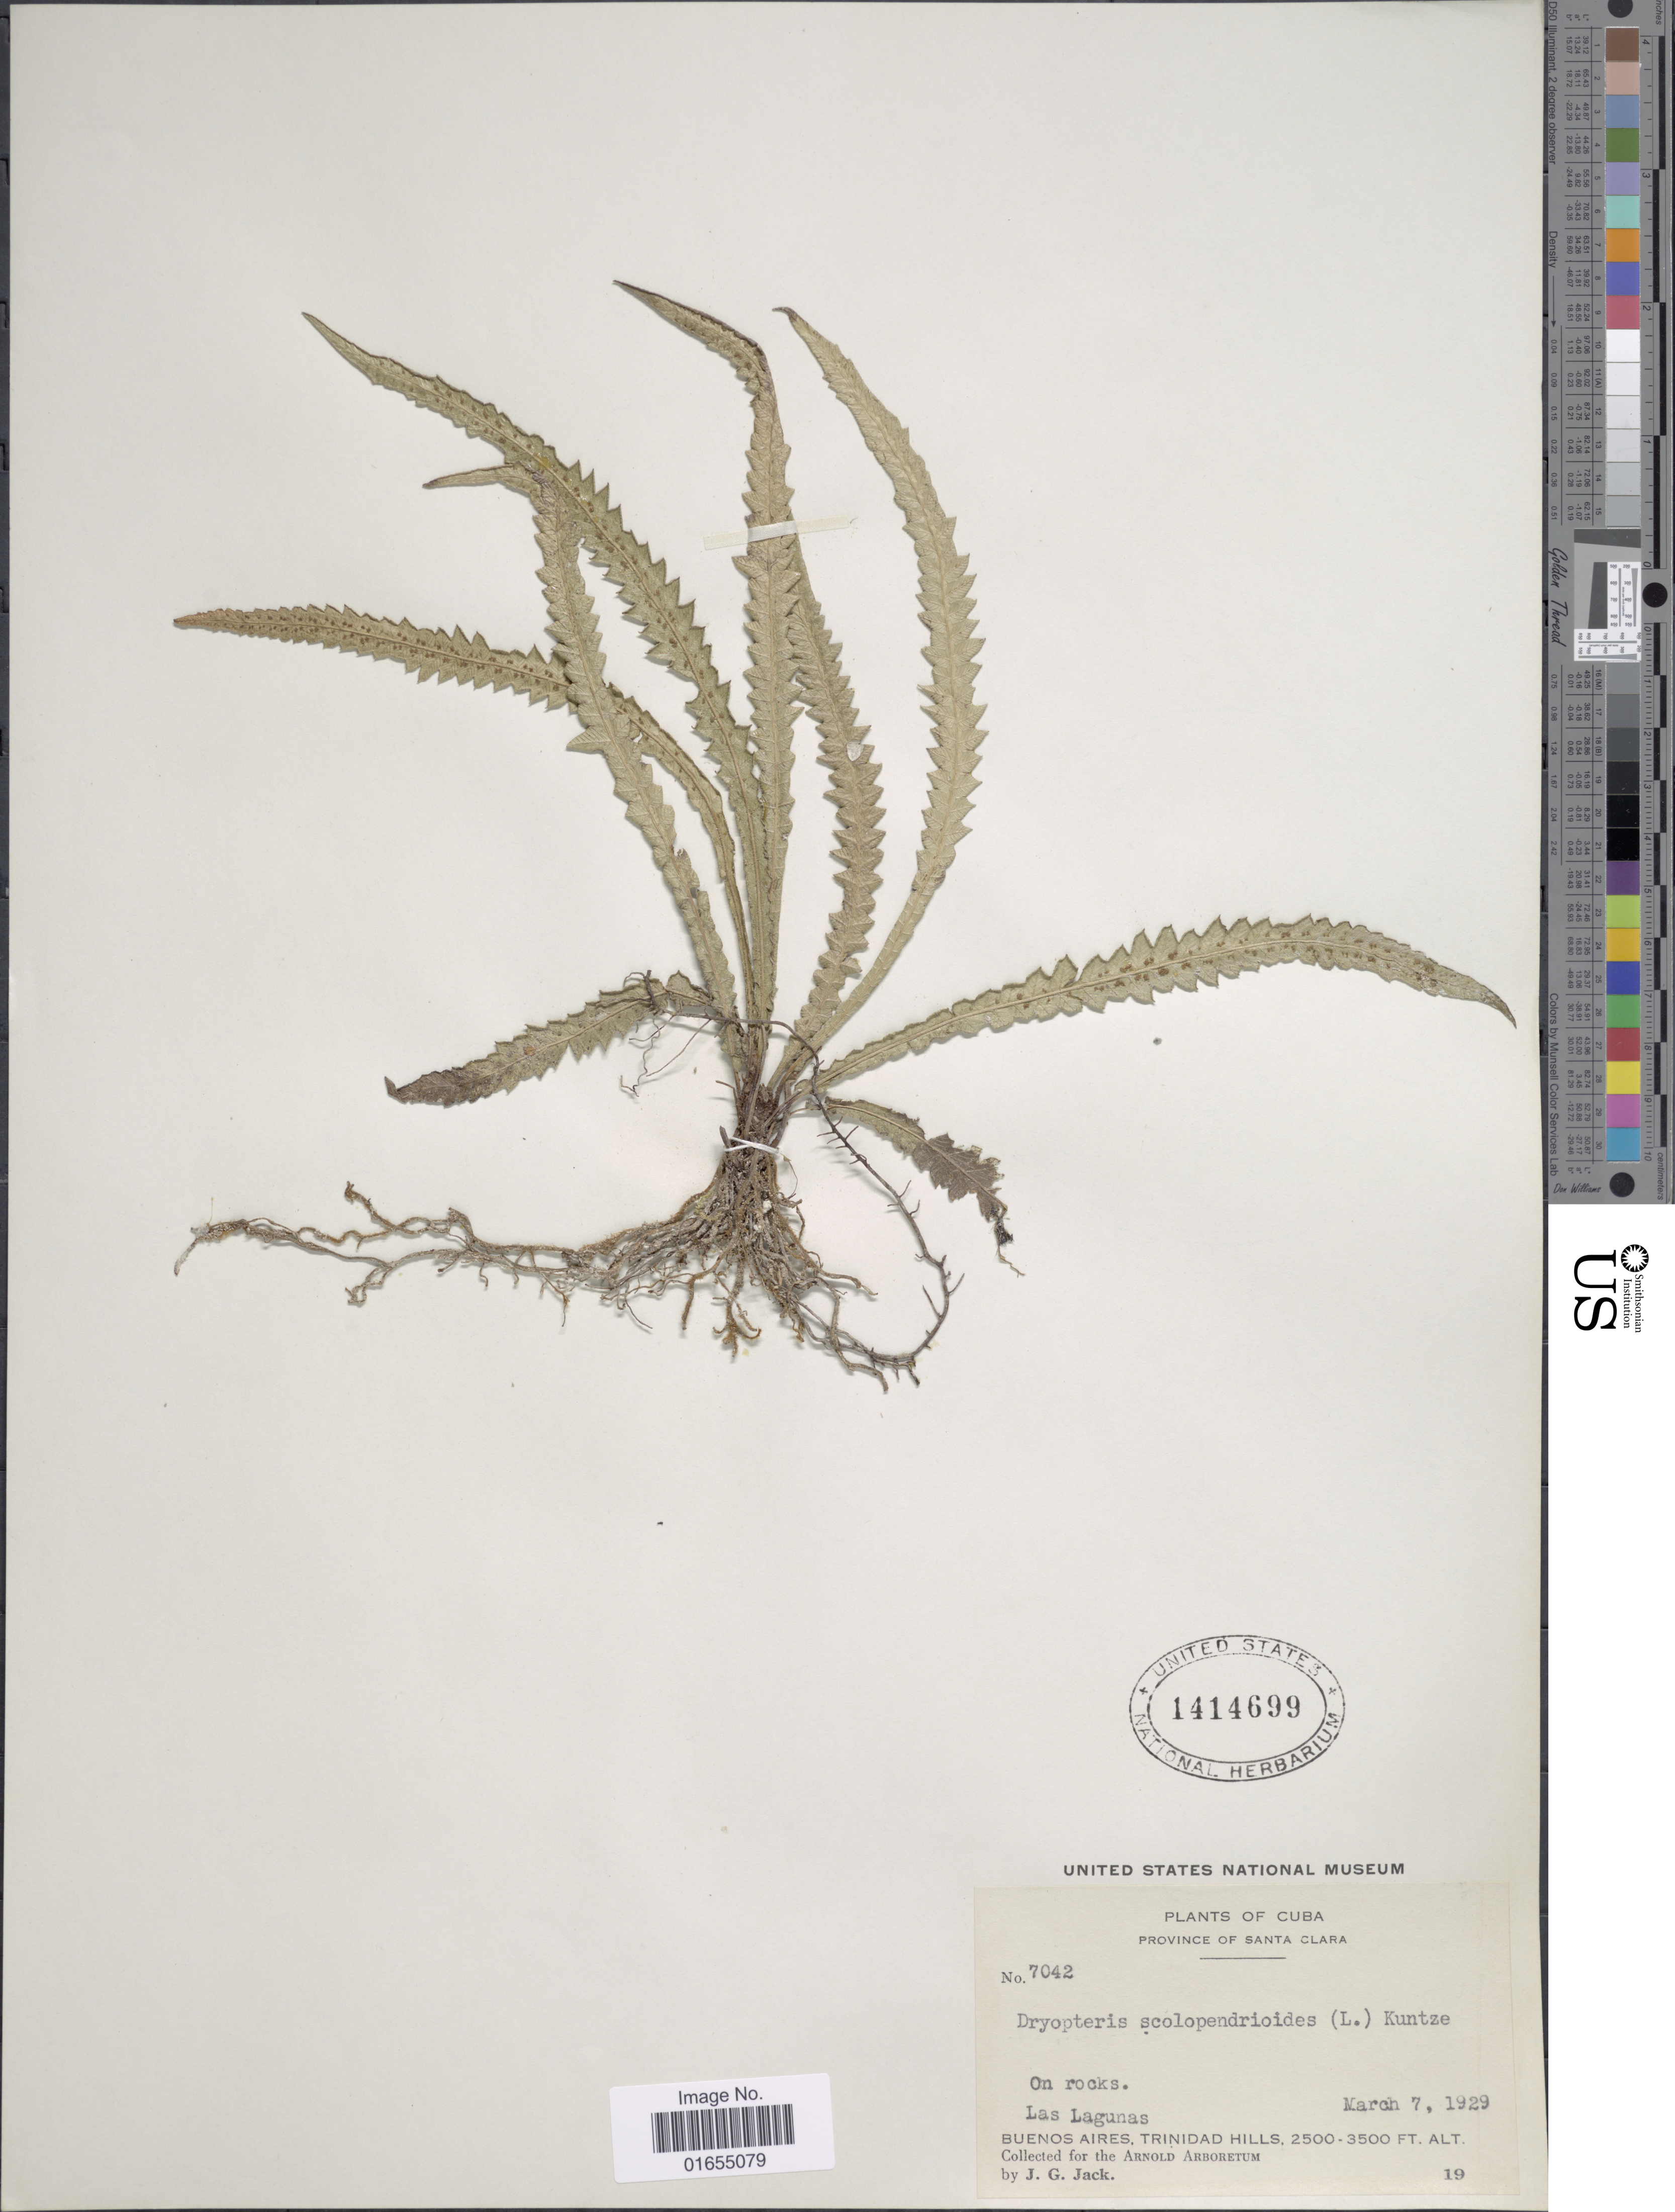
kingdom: Plantae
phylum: Tracheophyta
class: Polypodiopsida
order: Polypodiales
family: Thelypteridaceae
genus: Goniopteris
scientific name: Goniopteris scolopendrioides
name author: (L.) C. Presl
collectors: J. G. Jack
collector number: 7042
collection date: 1929-03-07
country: Cuba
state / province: Las Villas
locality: La Lagunas, Buenos Aires, Trinidad Hills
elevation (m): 762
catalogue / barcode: US 1414699